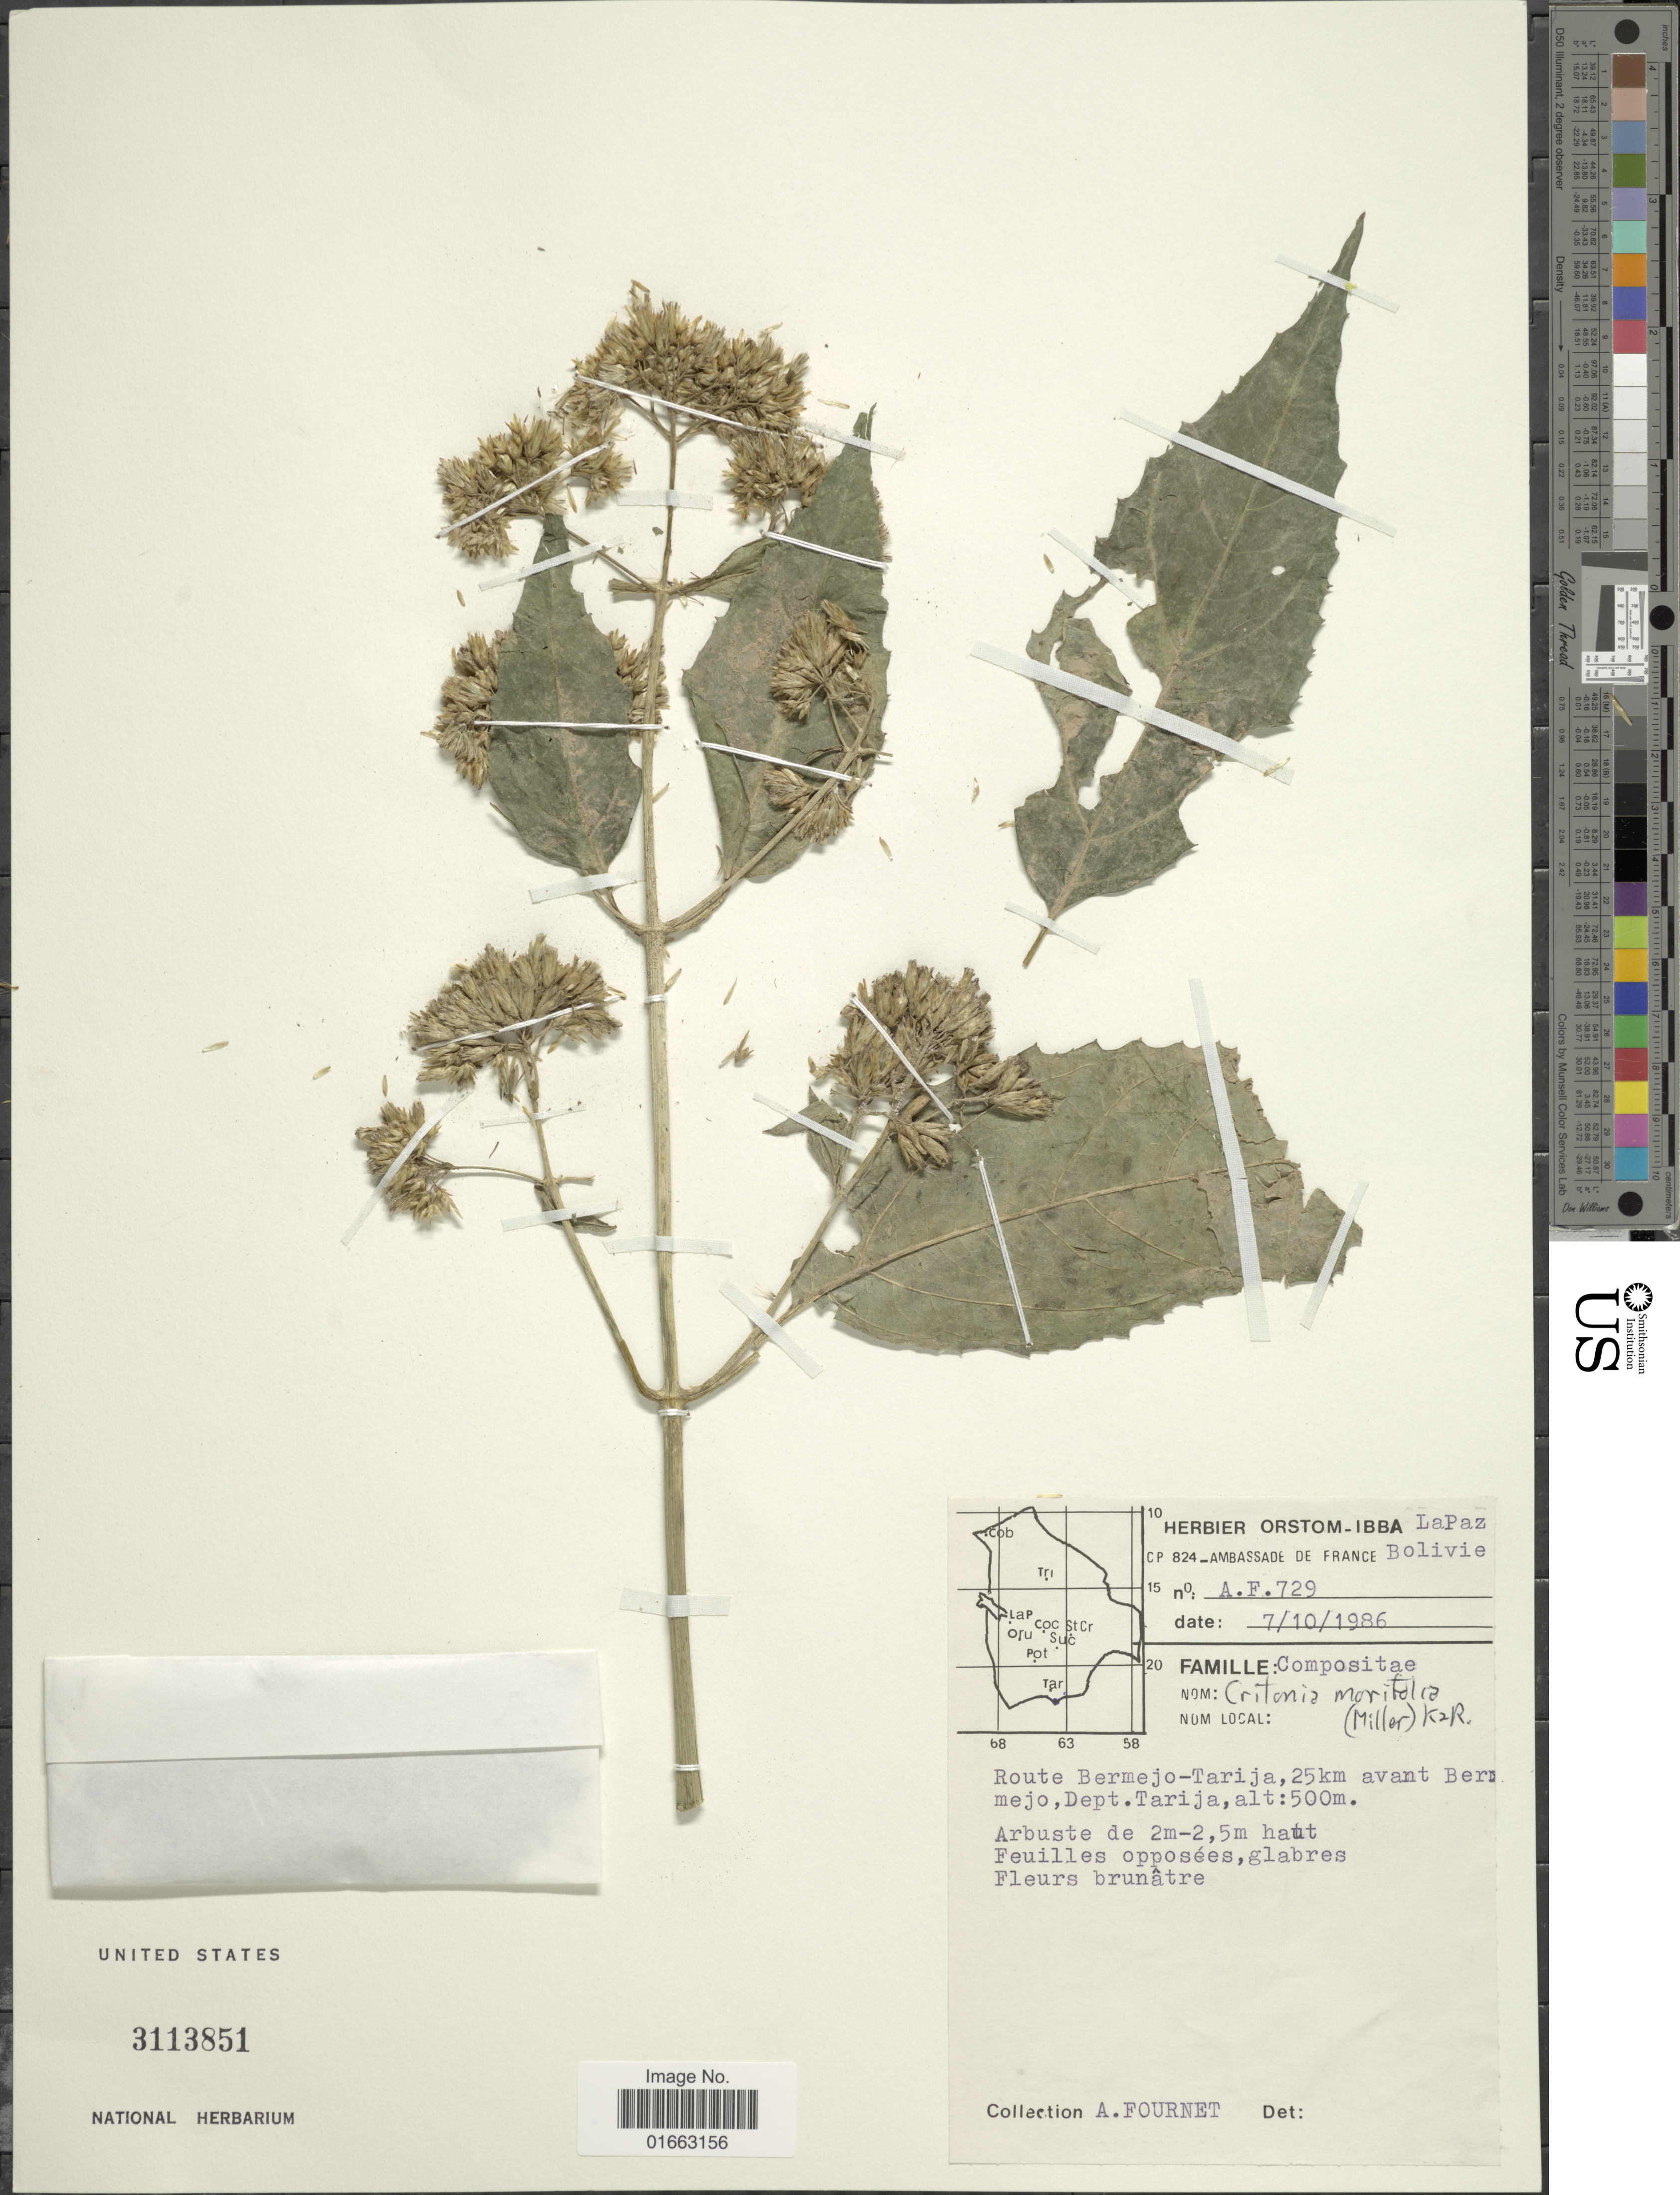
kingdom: Plantae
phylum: Tracheophyta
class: Magnoliopsida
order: Asterales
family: Asteraceae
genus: Critonia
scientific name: Critonia morifolia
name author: (Mill.) R.M. King & H. Rob.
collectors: A. Fournet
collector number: AF729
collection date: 1986-10-07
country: Bolivia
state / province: Tarija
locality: Route Bermejo-Tarija, 25 km avant Bern mejo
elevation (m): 500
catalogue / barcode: US 3113851